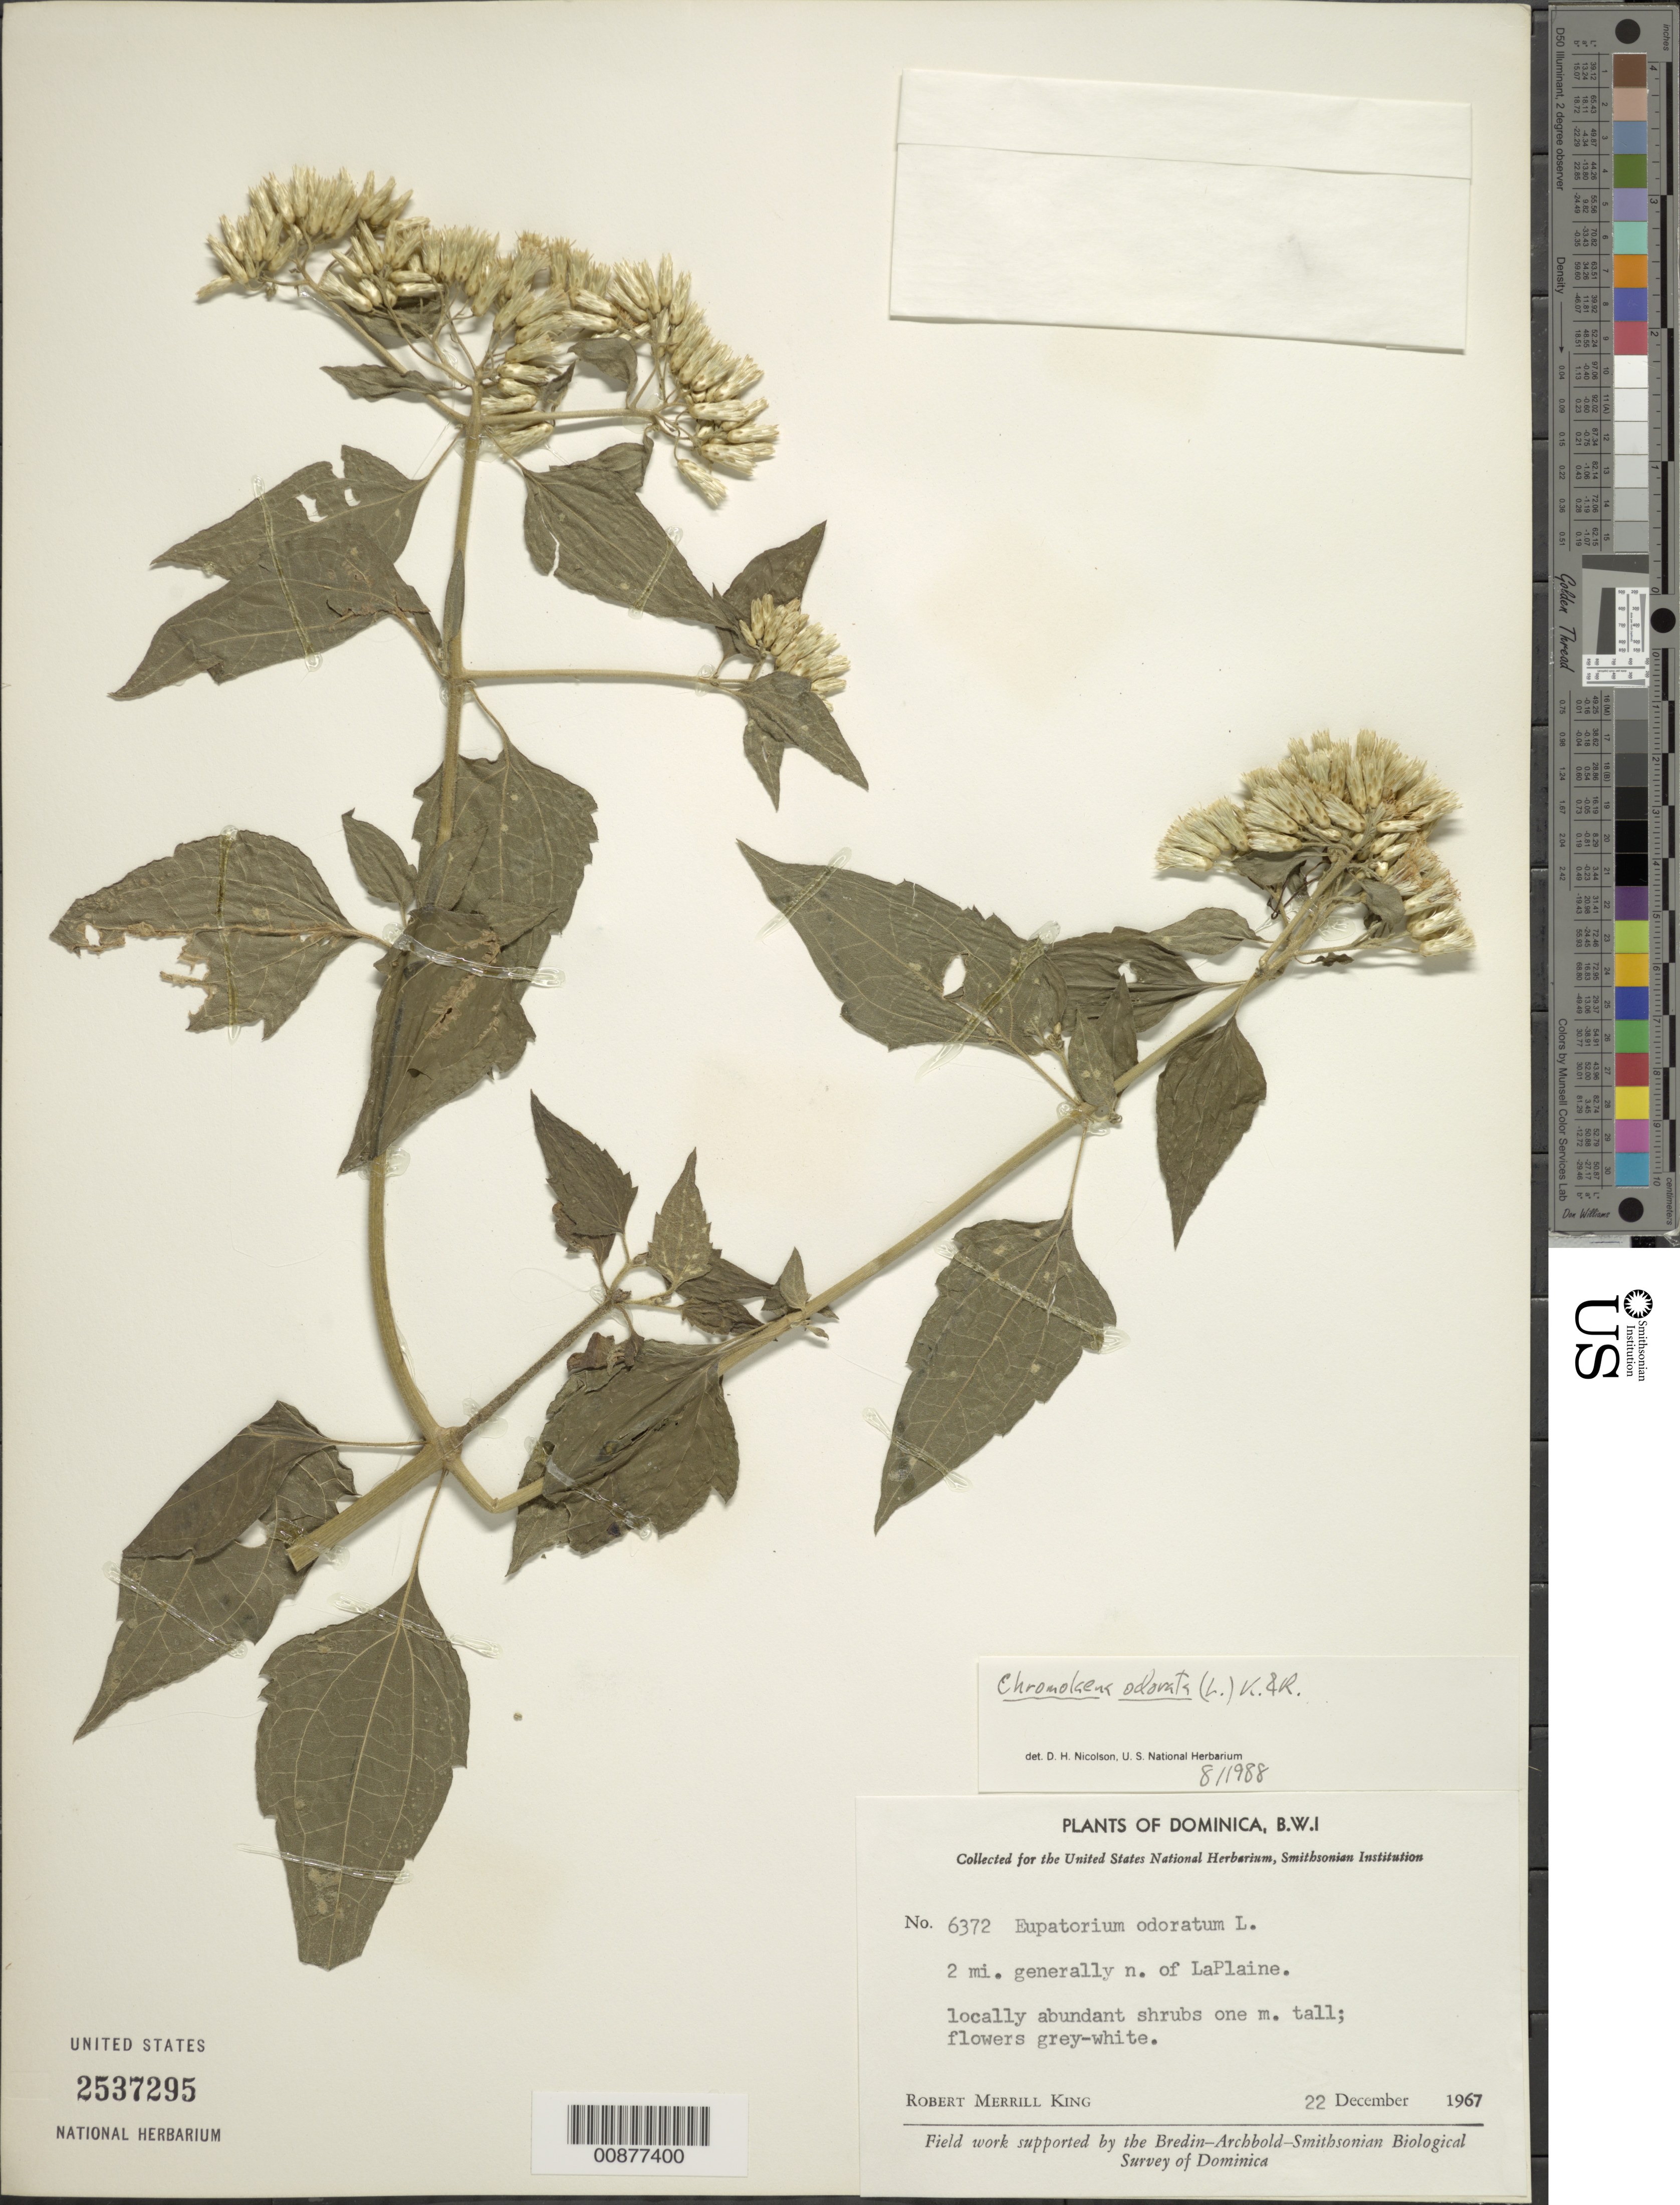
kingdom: Plantae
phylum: Tracheophyta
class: Magnoliopsida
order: Asterales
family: Asteraceae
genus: Chromolaena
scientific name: Chromolaena odorata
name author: (L.) R.M. King & H. Rob.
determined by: Nicolson, Dan H.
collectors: R. M. King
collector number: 6372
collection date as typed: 22 Dec 1967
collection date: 1967-12-22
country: Dominica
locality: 2 mi. generally north of LaPlaine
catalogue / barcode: US 2537295